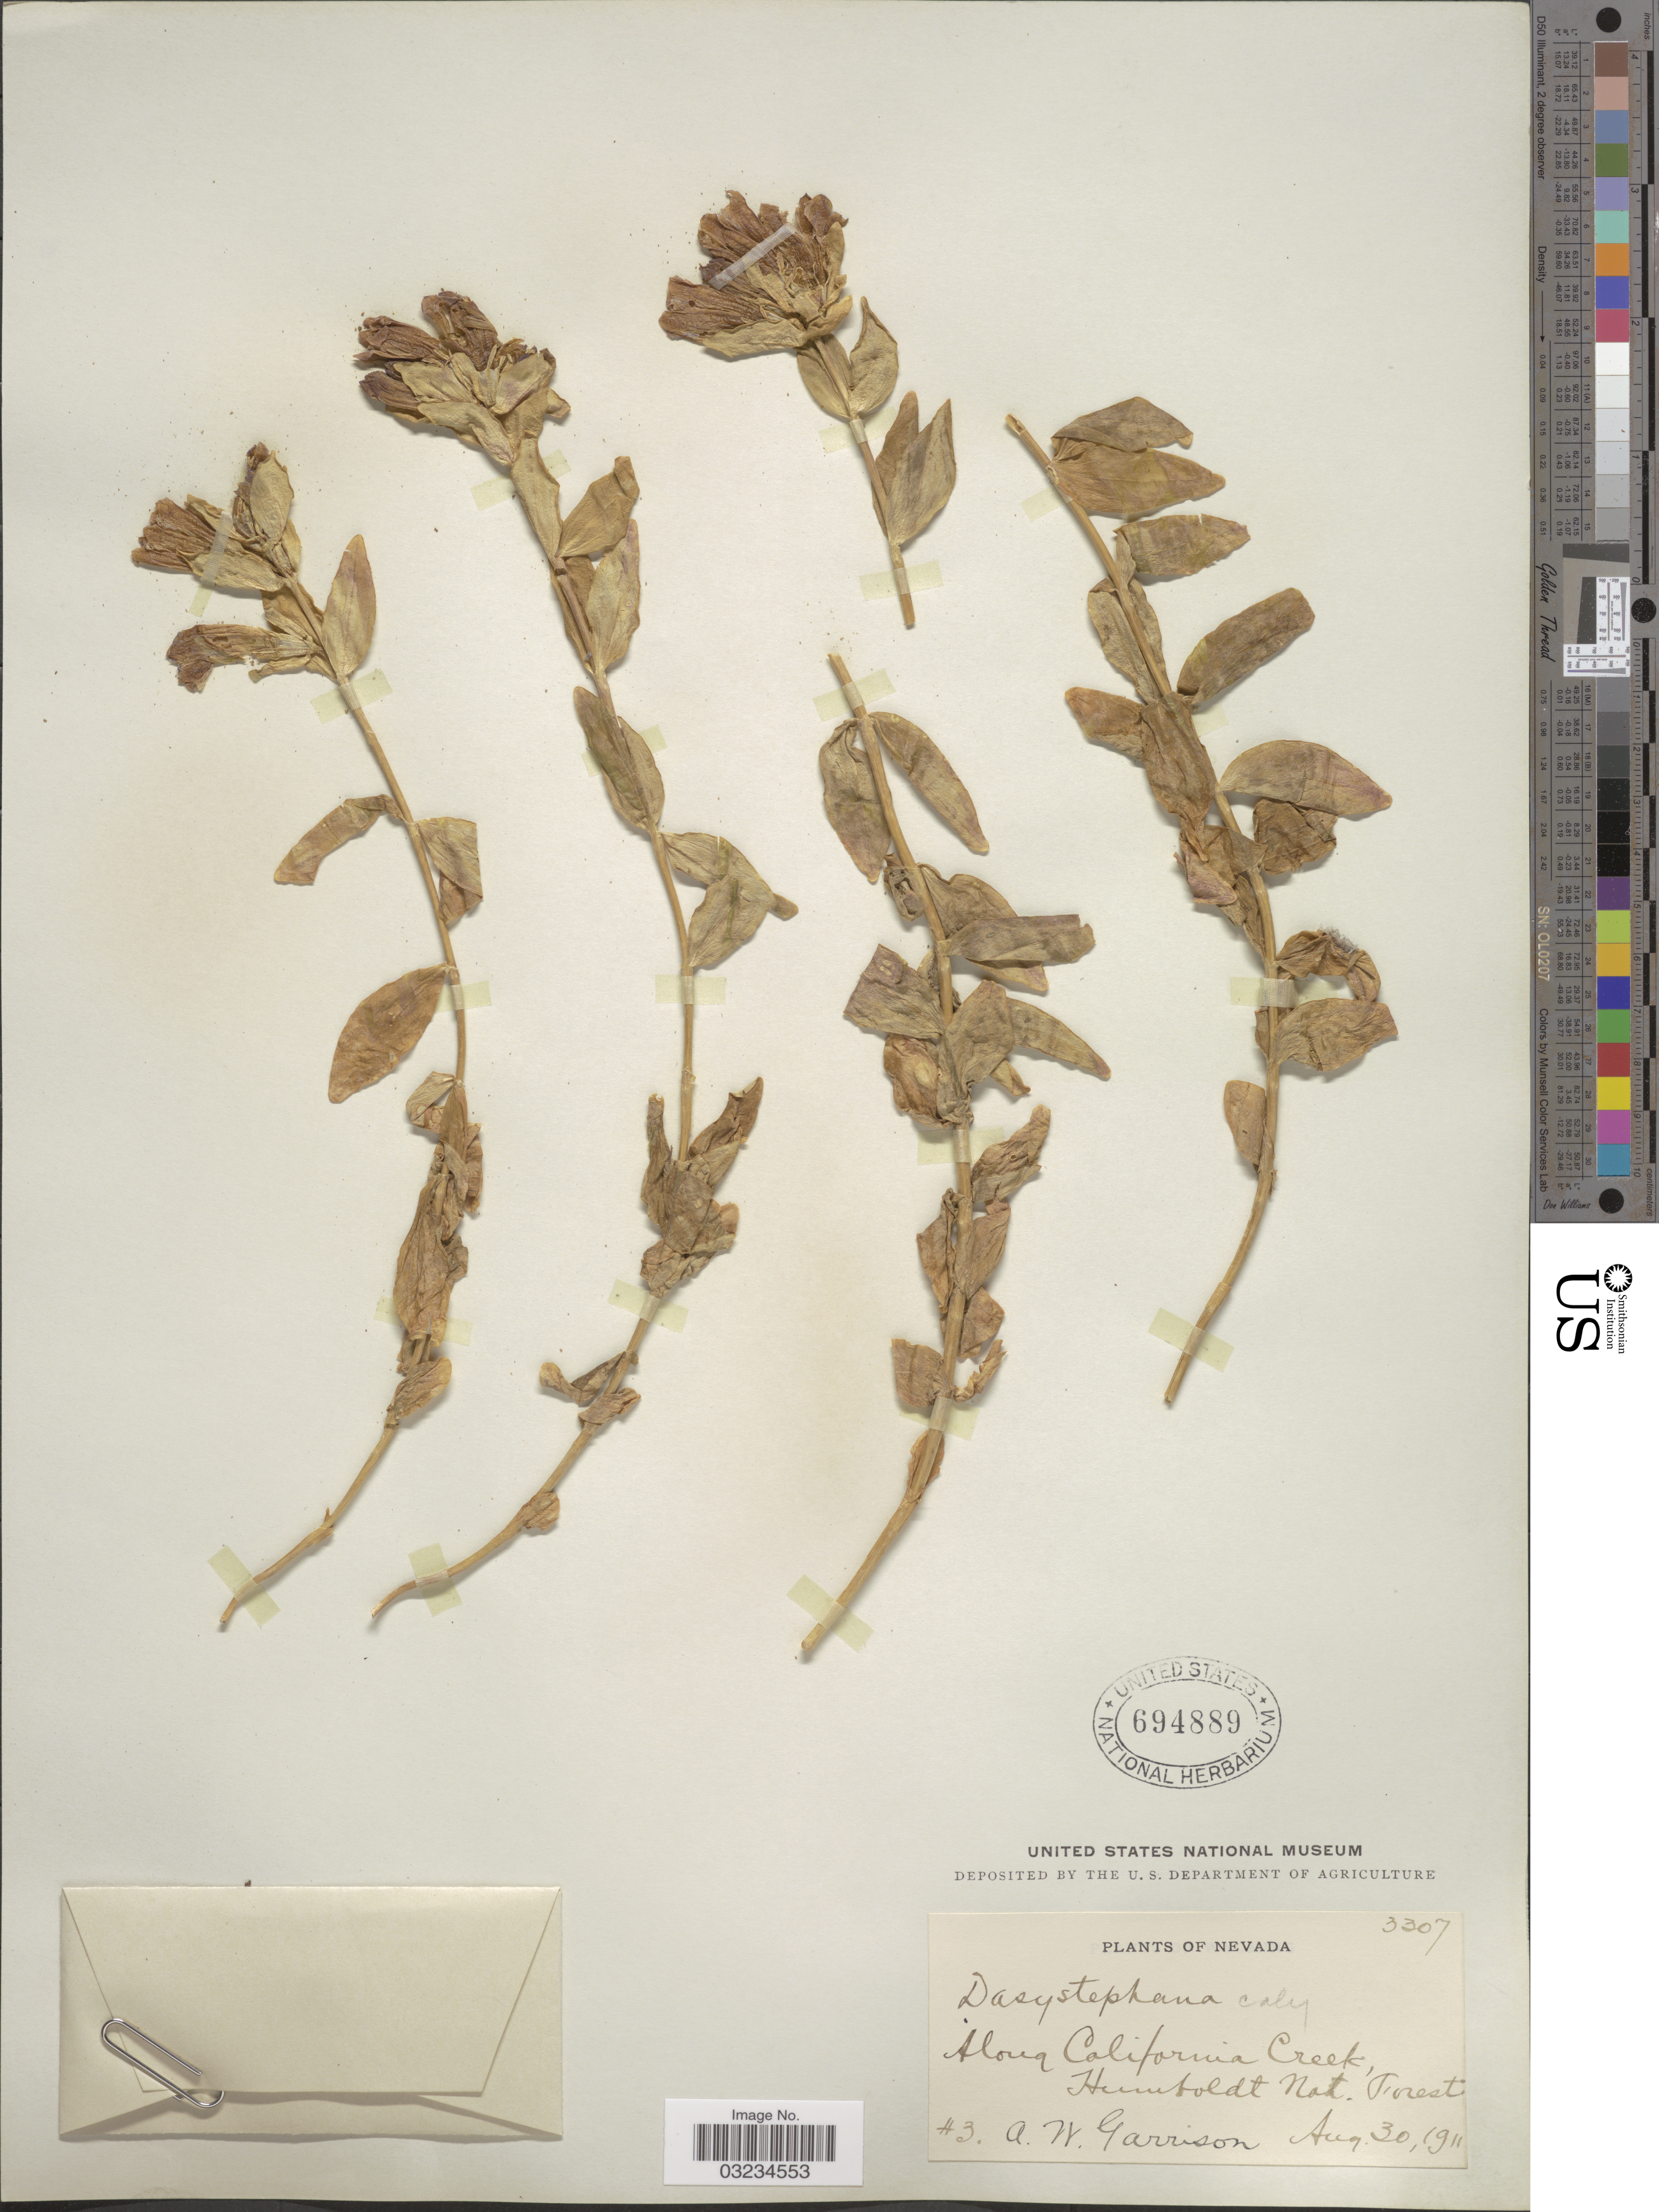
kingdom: Plantae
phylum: Tracheophyta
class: Magnoliopsida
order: Gentianales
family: Gentianaceae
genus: Gentiana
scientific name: Gentiana parryi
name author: Engelm.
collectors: A. Garrison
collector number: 3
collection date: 1911-08-30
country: United States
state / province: Nevada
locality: Along California Creek, Humboldt Nat. Forest.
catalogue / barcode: US 694889